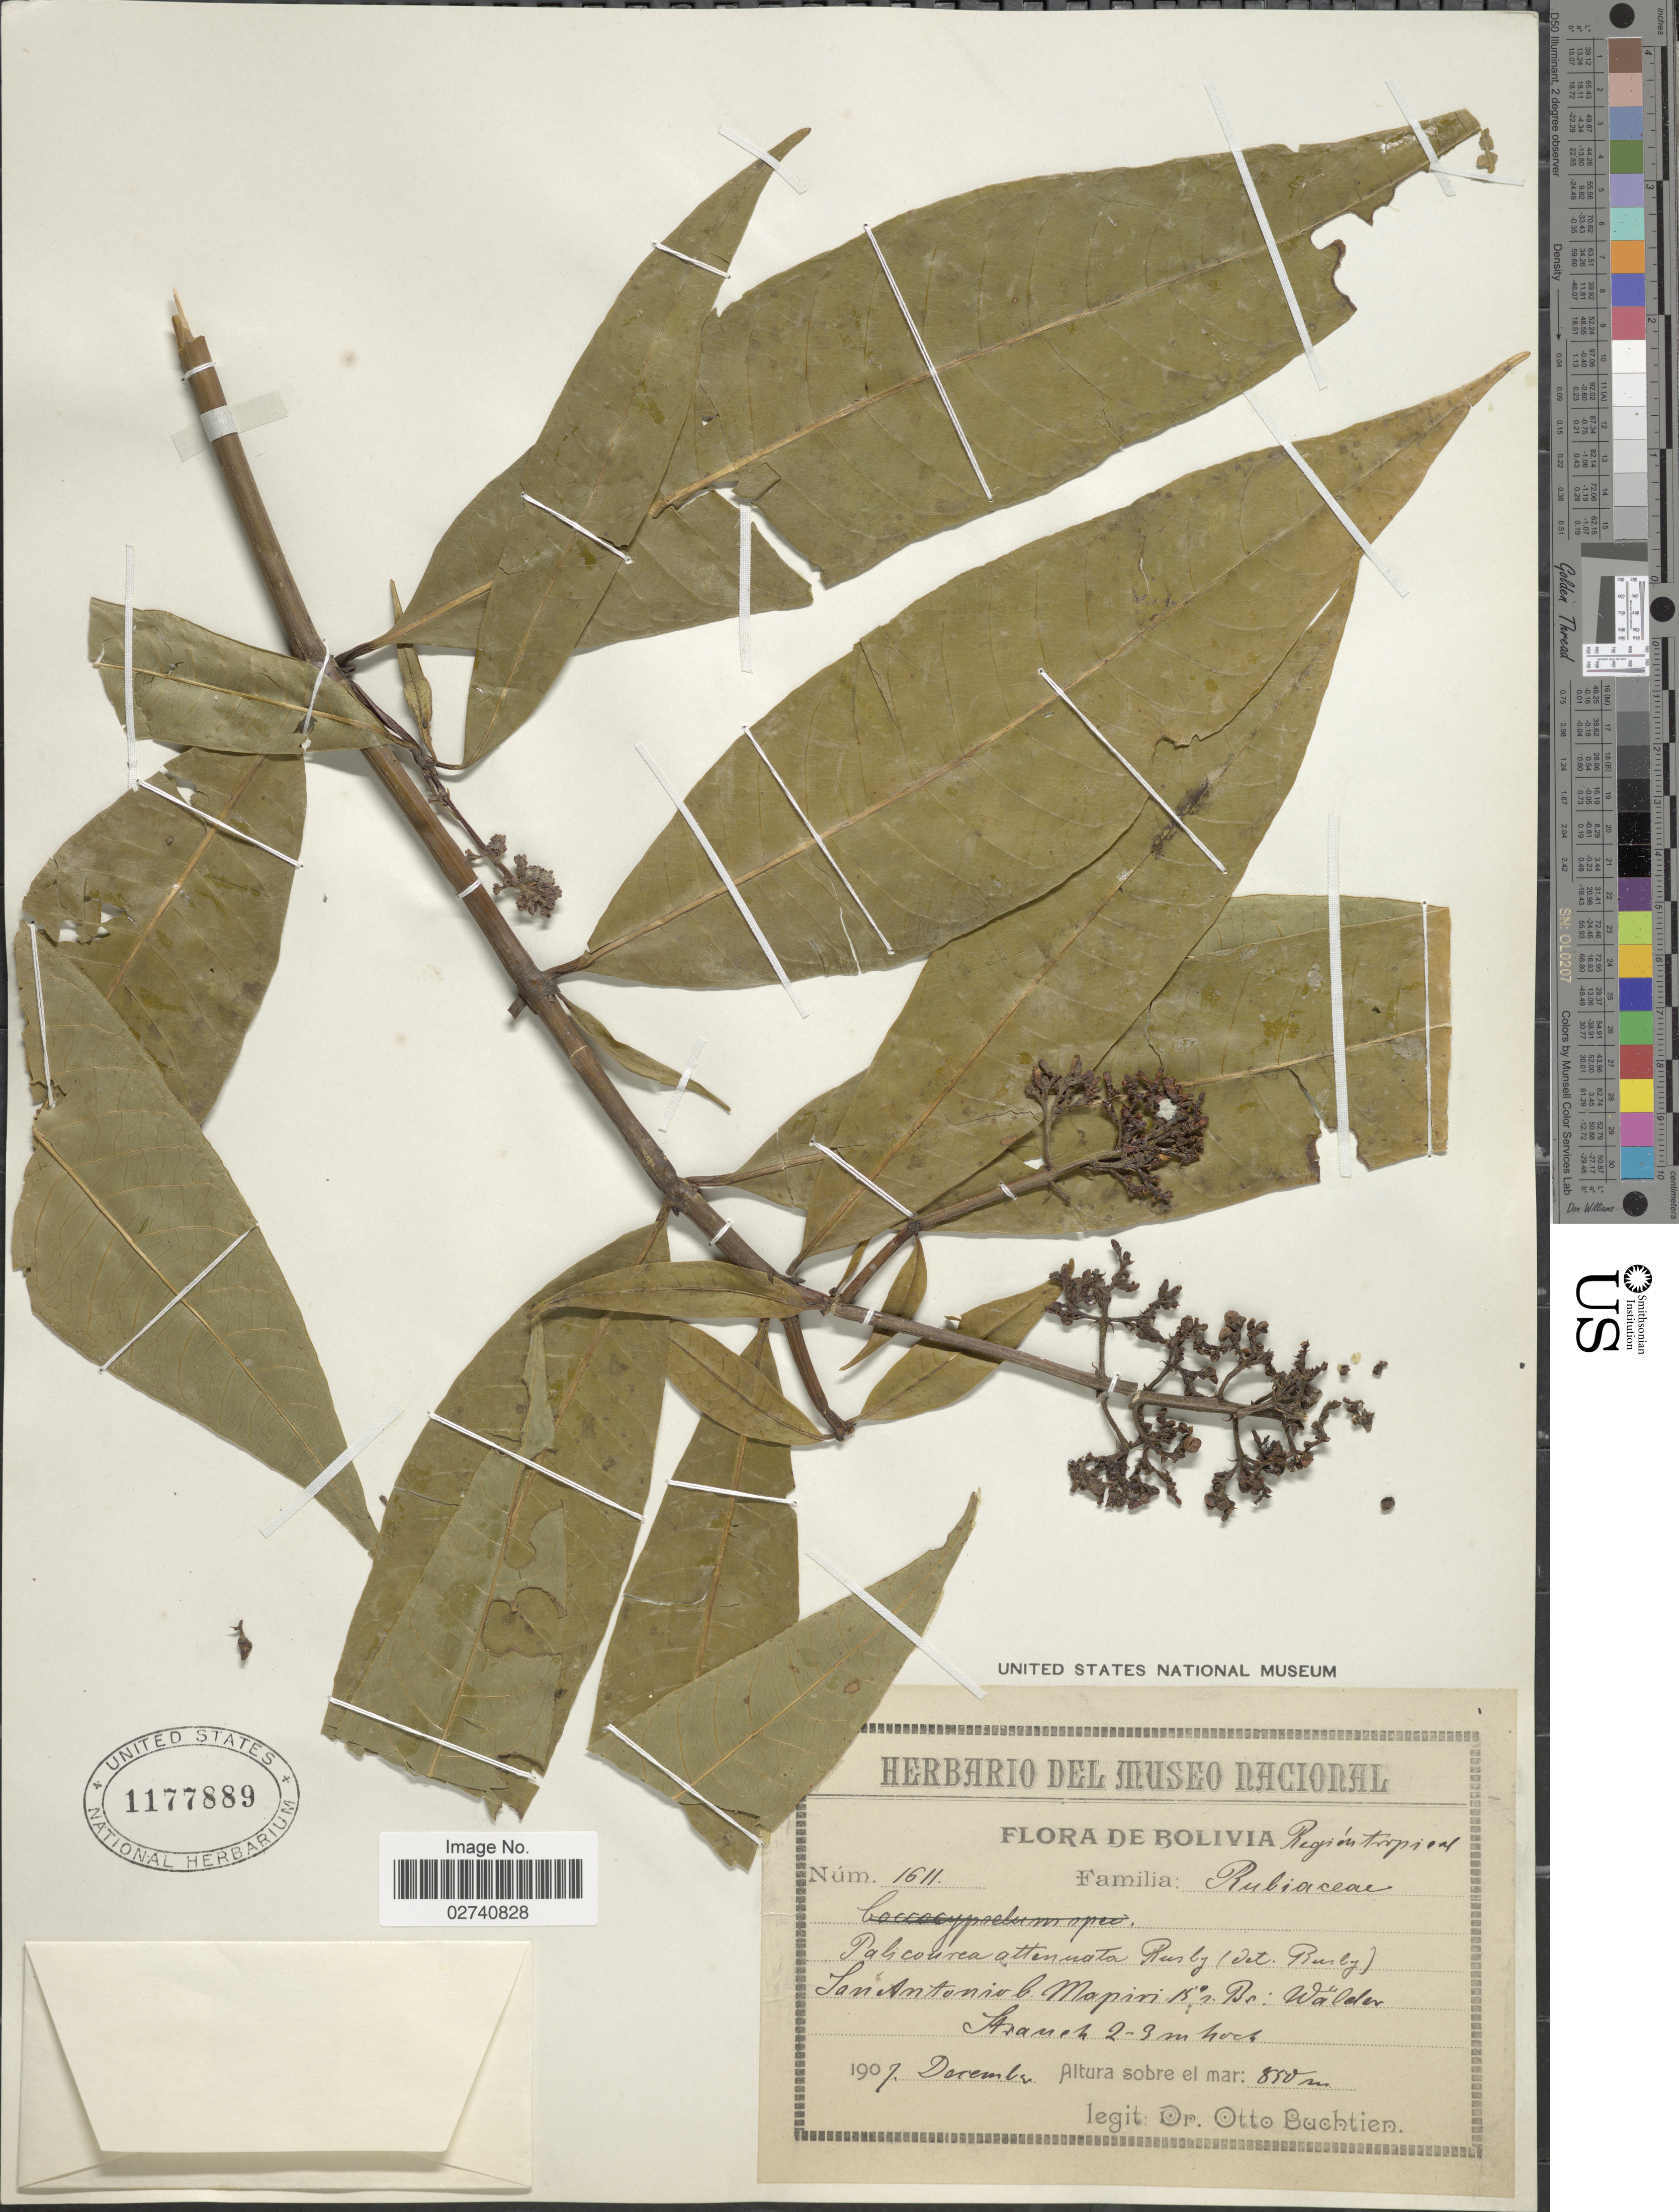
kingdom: Plantae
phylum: Tracheophyta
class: Magnoliopsida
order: Gentianales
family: Rubiaceae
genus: Palicourea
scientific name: Palicourea attenuata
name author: Rusby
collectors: O. Buchtien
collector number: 1611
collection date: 1907-12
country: Bolivia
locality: Region Tropical. San Antonio l. Mapiri 15°s. Br.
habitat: Wälder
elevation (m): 850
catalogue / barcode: US 1177889